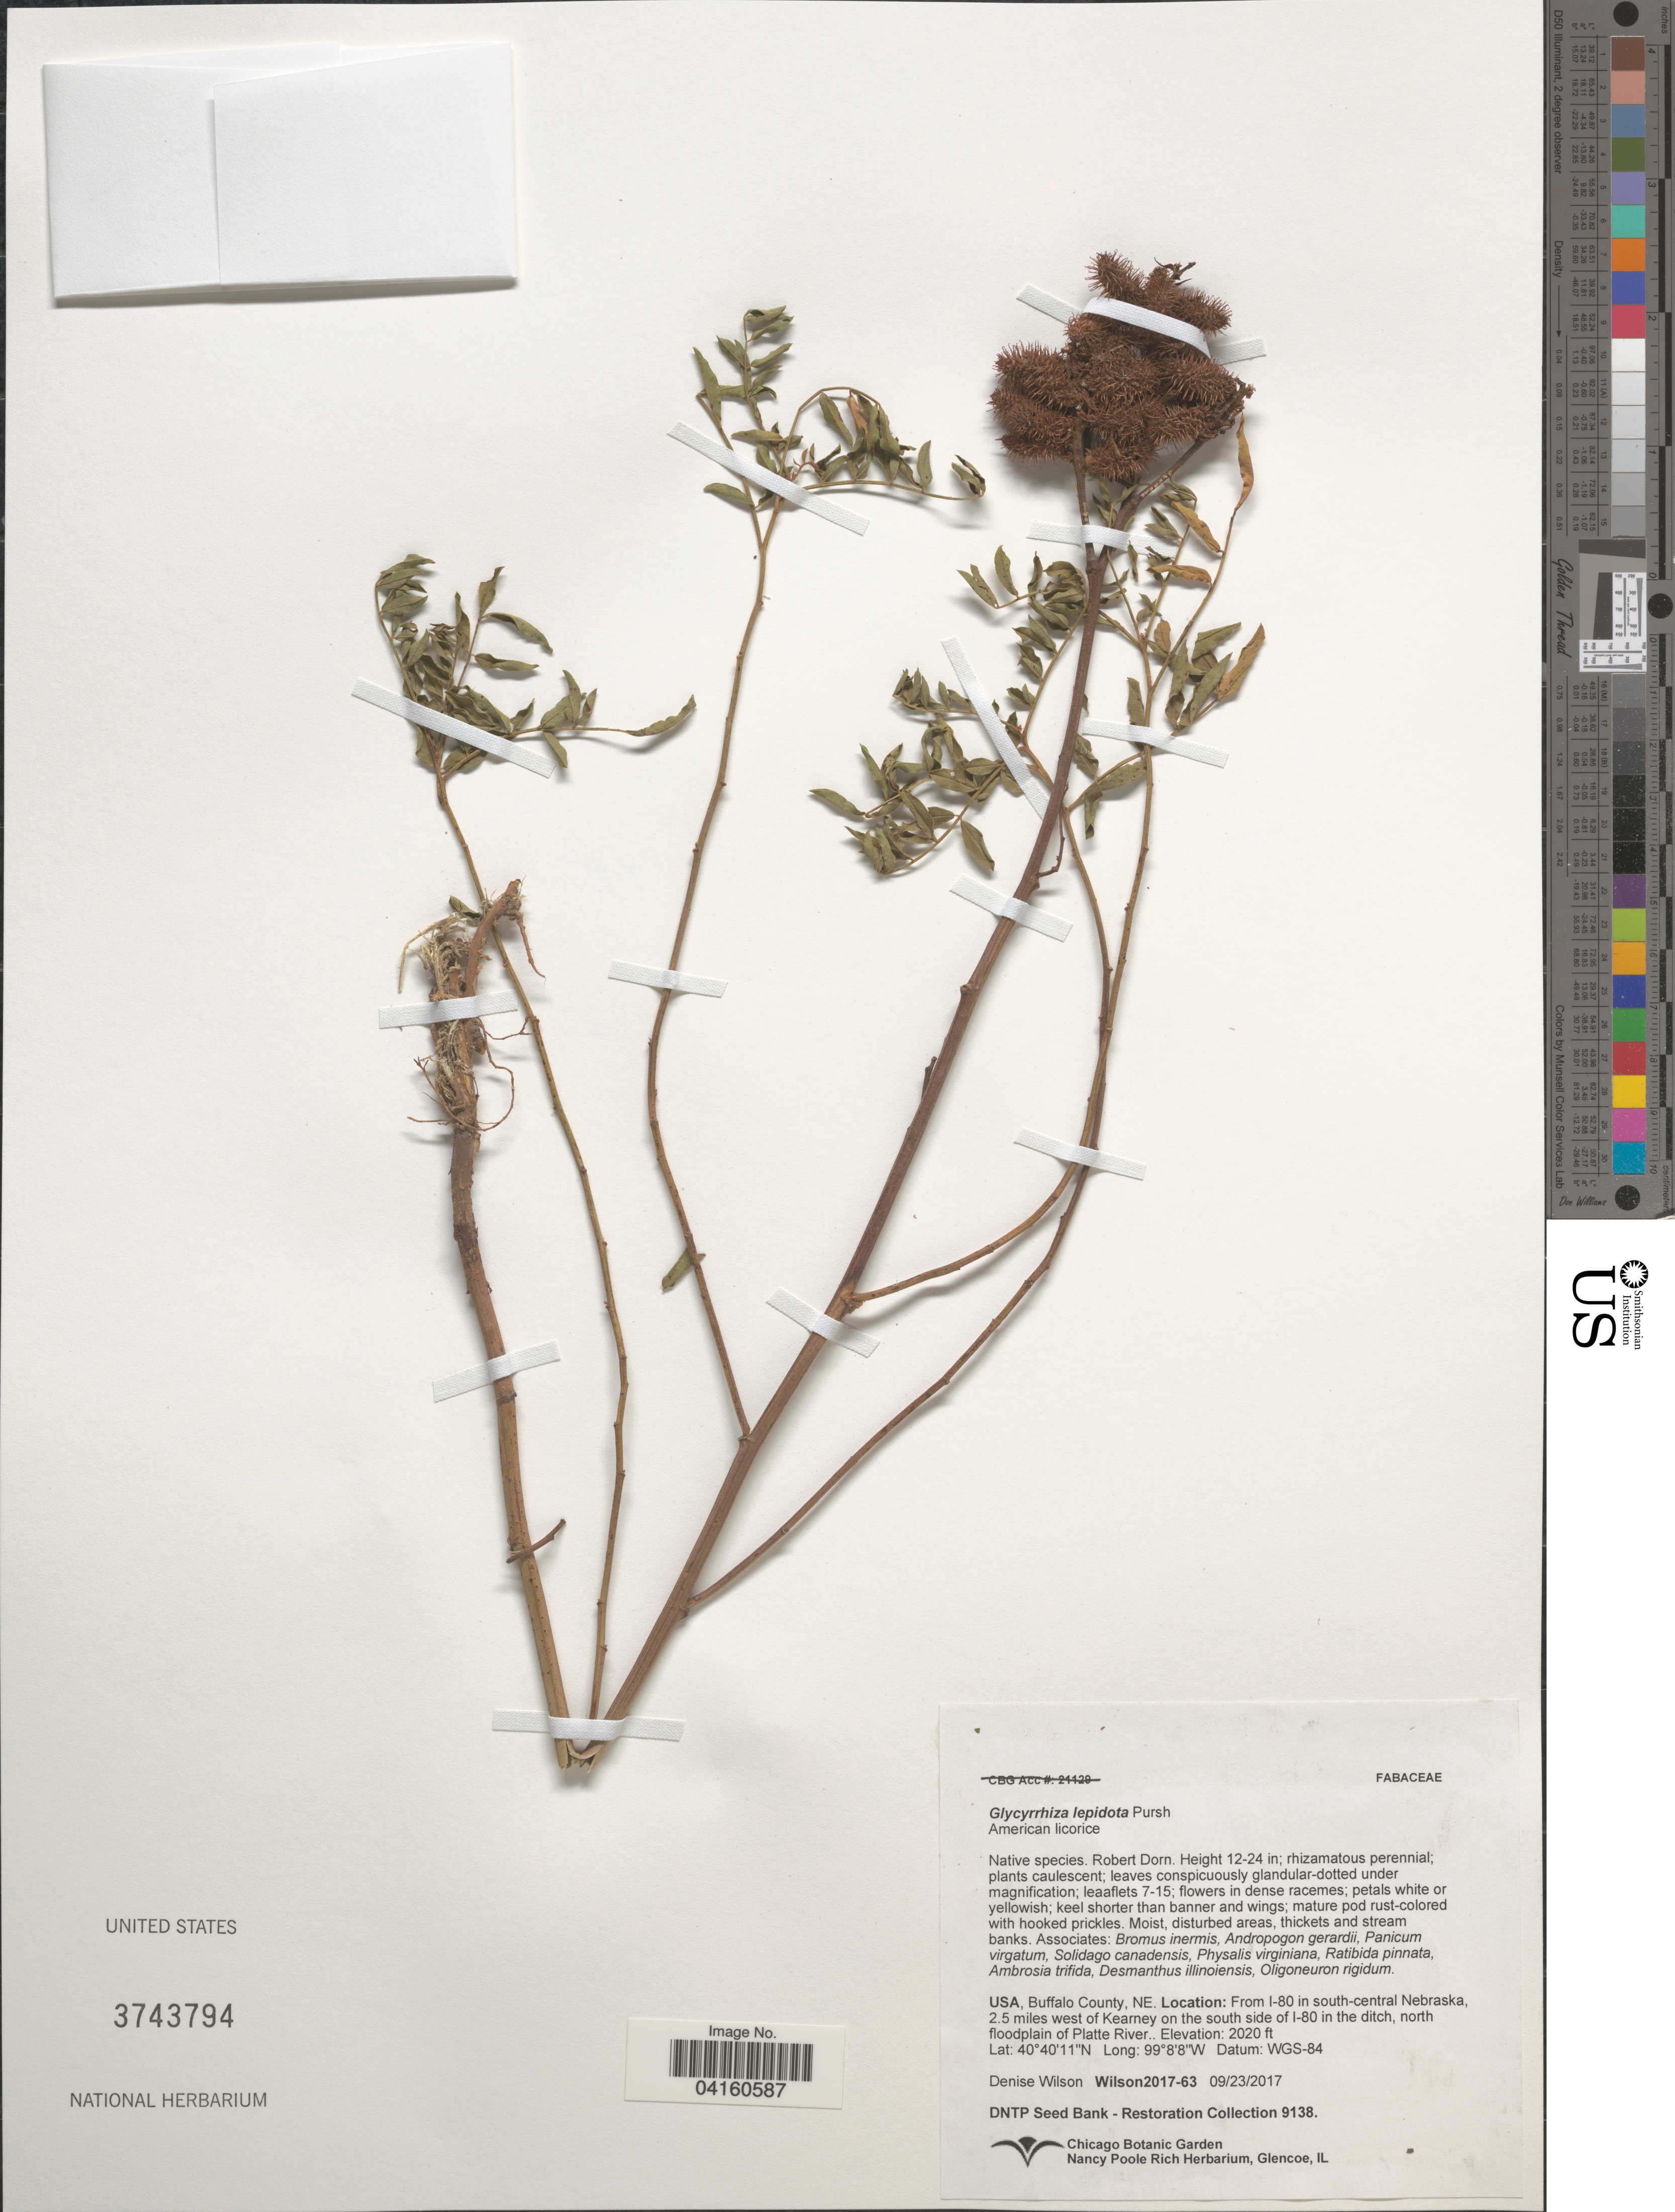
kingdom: Plantae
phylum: Tracheophyta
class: Magnoliopsida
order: Fabales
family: Fabaceae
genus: Glycyrrhiza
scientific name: Glycyrrhiza lepidota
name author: Pursh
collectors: D. Wilson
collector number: Wilson2017-63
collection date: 2017-09-23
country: United States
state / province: Nebraska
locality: Buffalo County. From I-80 in south-central Nebraska, 2.5 miles west of Kearney on the south side of I-80 in the ditch, north floodplain of Platte River.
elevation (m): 616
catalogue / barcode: US 3743794